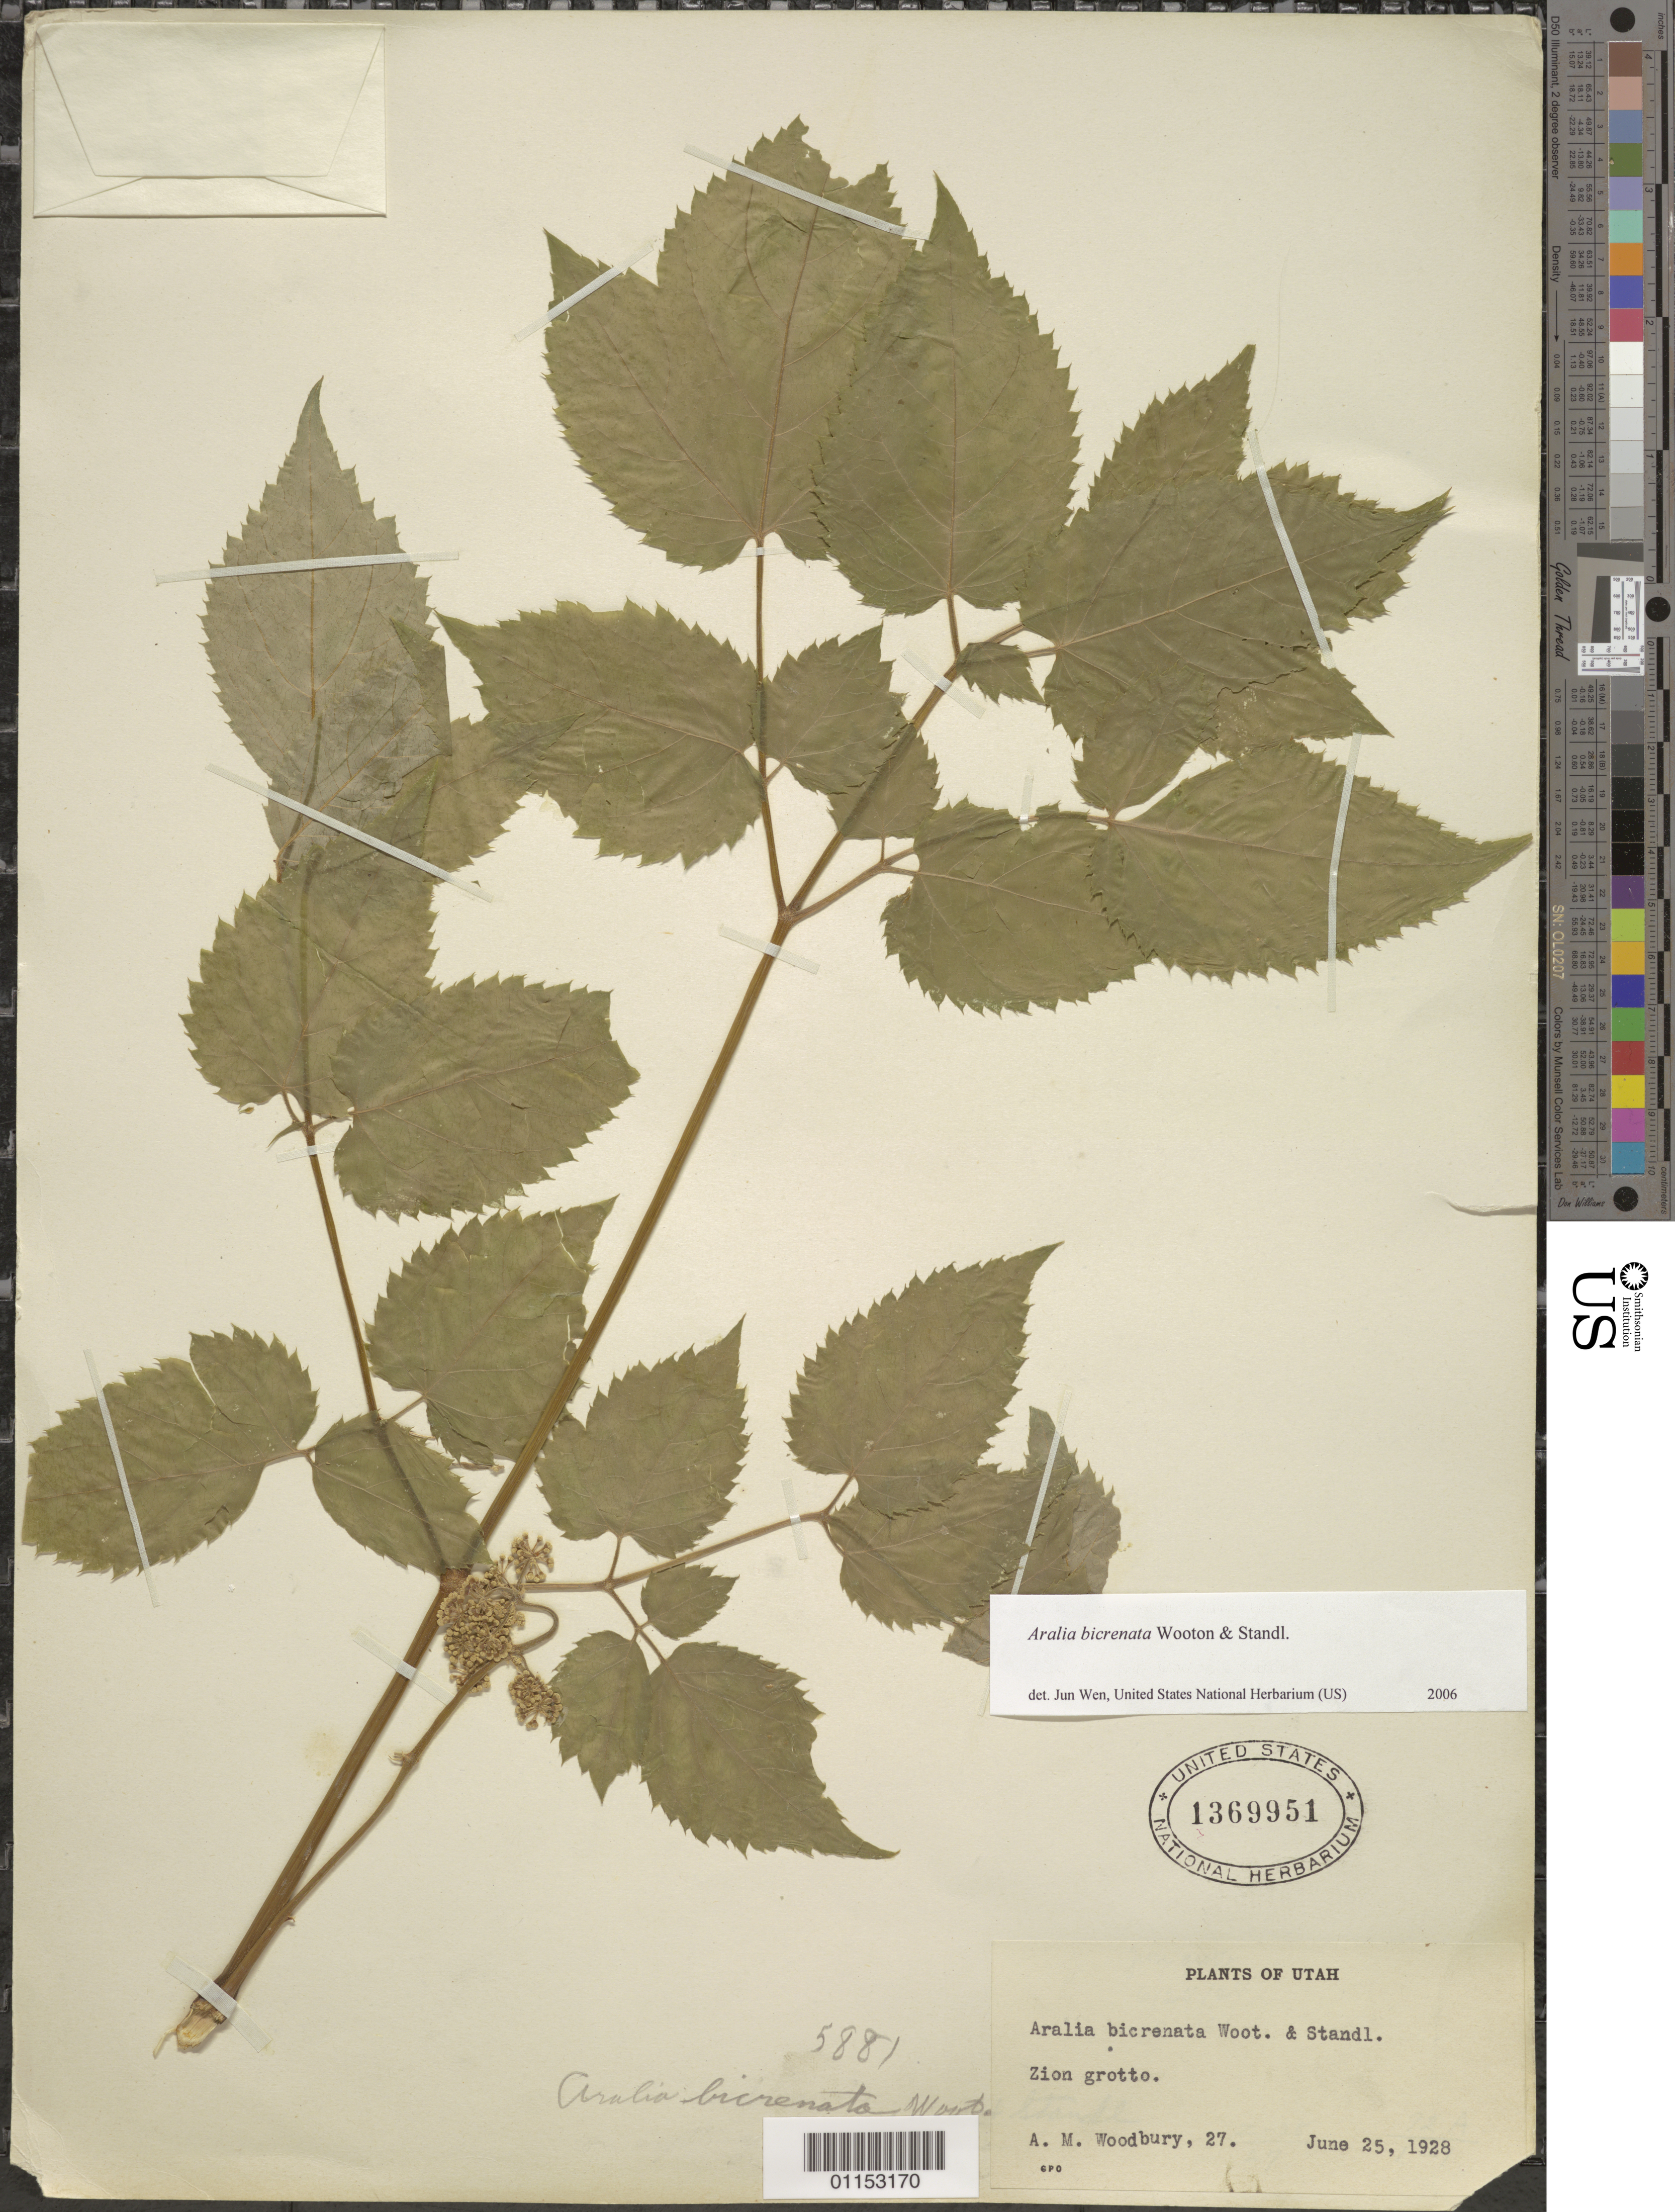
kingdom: Plantae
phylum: Tracheophyta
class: Magnoliopsida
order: Apiales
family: Araliaceae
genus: Aralia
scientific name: Aralia bicrenata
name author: Wooton & Standl.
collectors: A. M. Woodbury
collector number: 27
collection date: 1928-06-25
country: United States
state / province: Utah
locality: Zion grotto.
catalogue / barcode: US 1369951